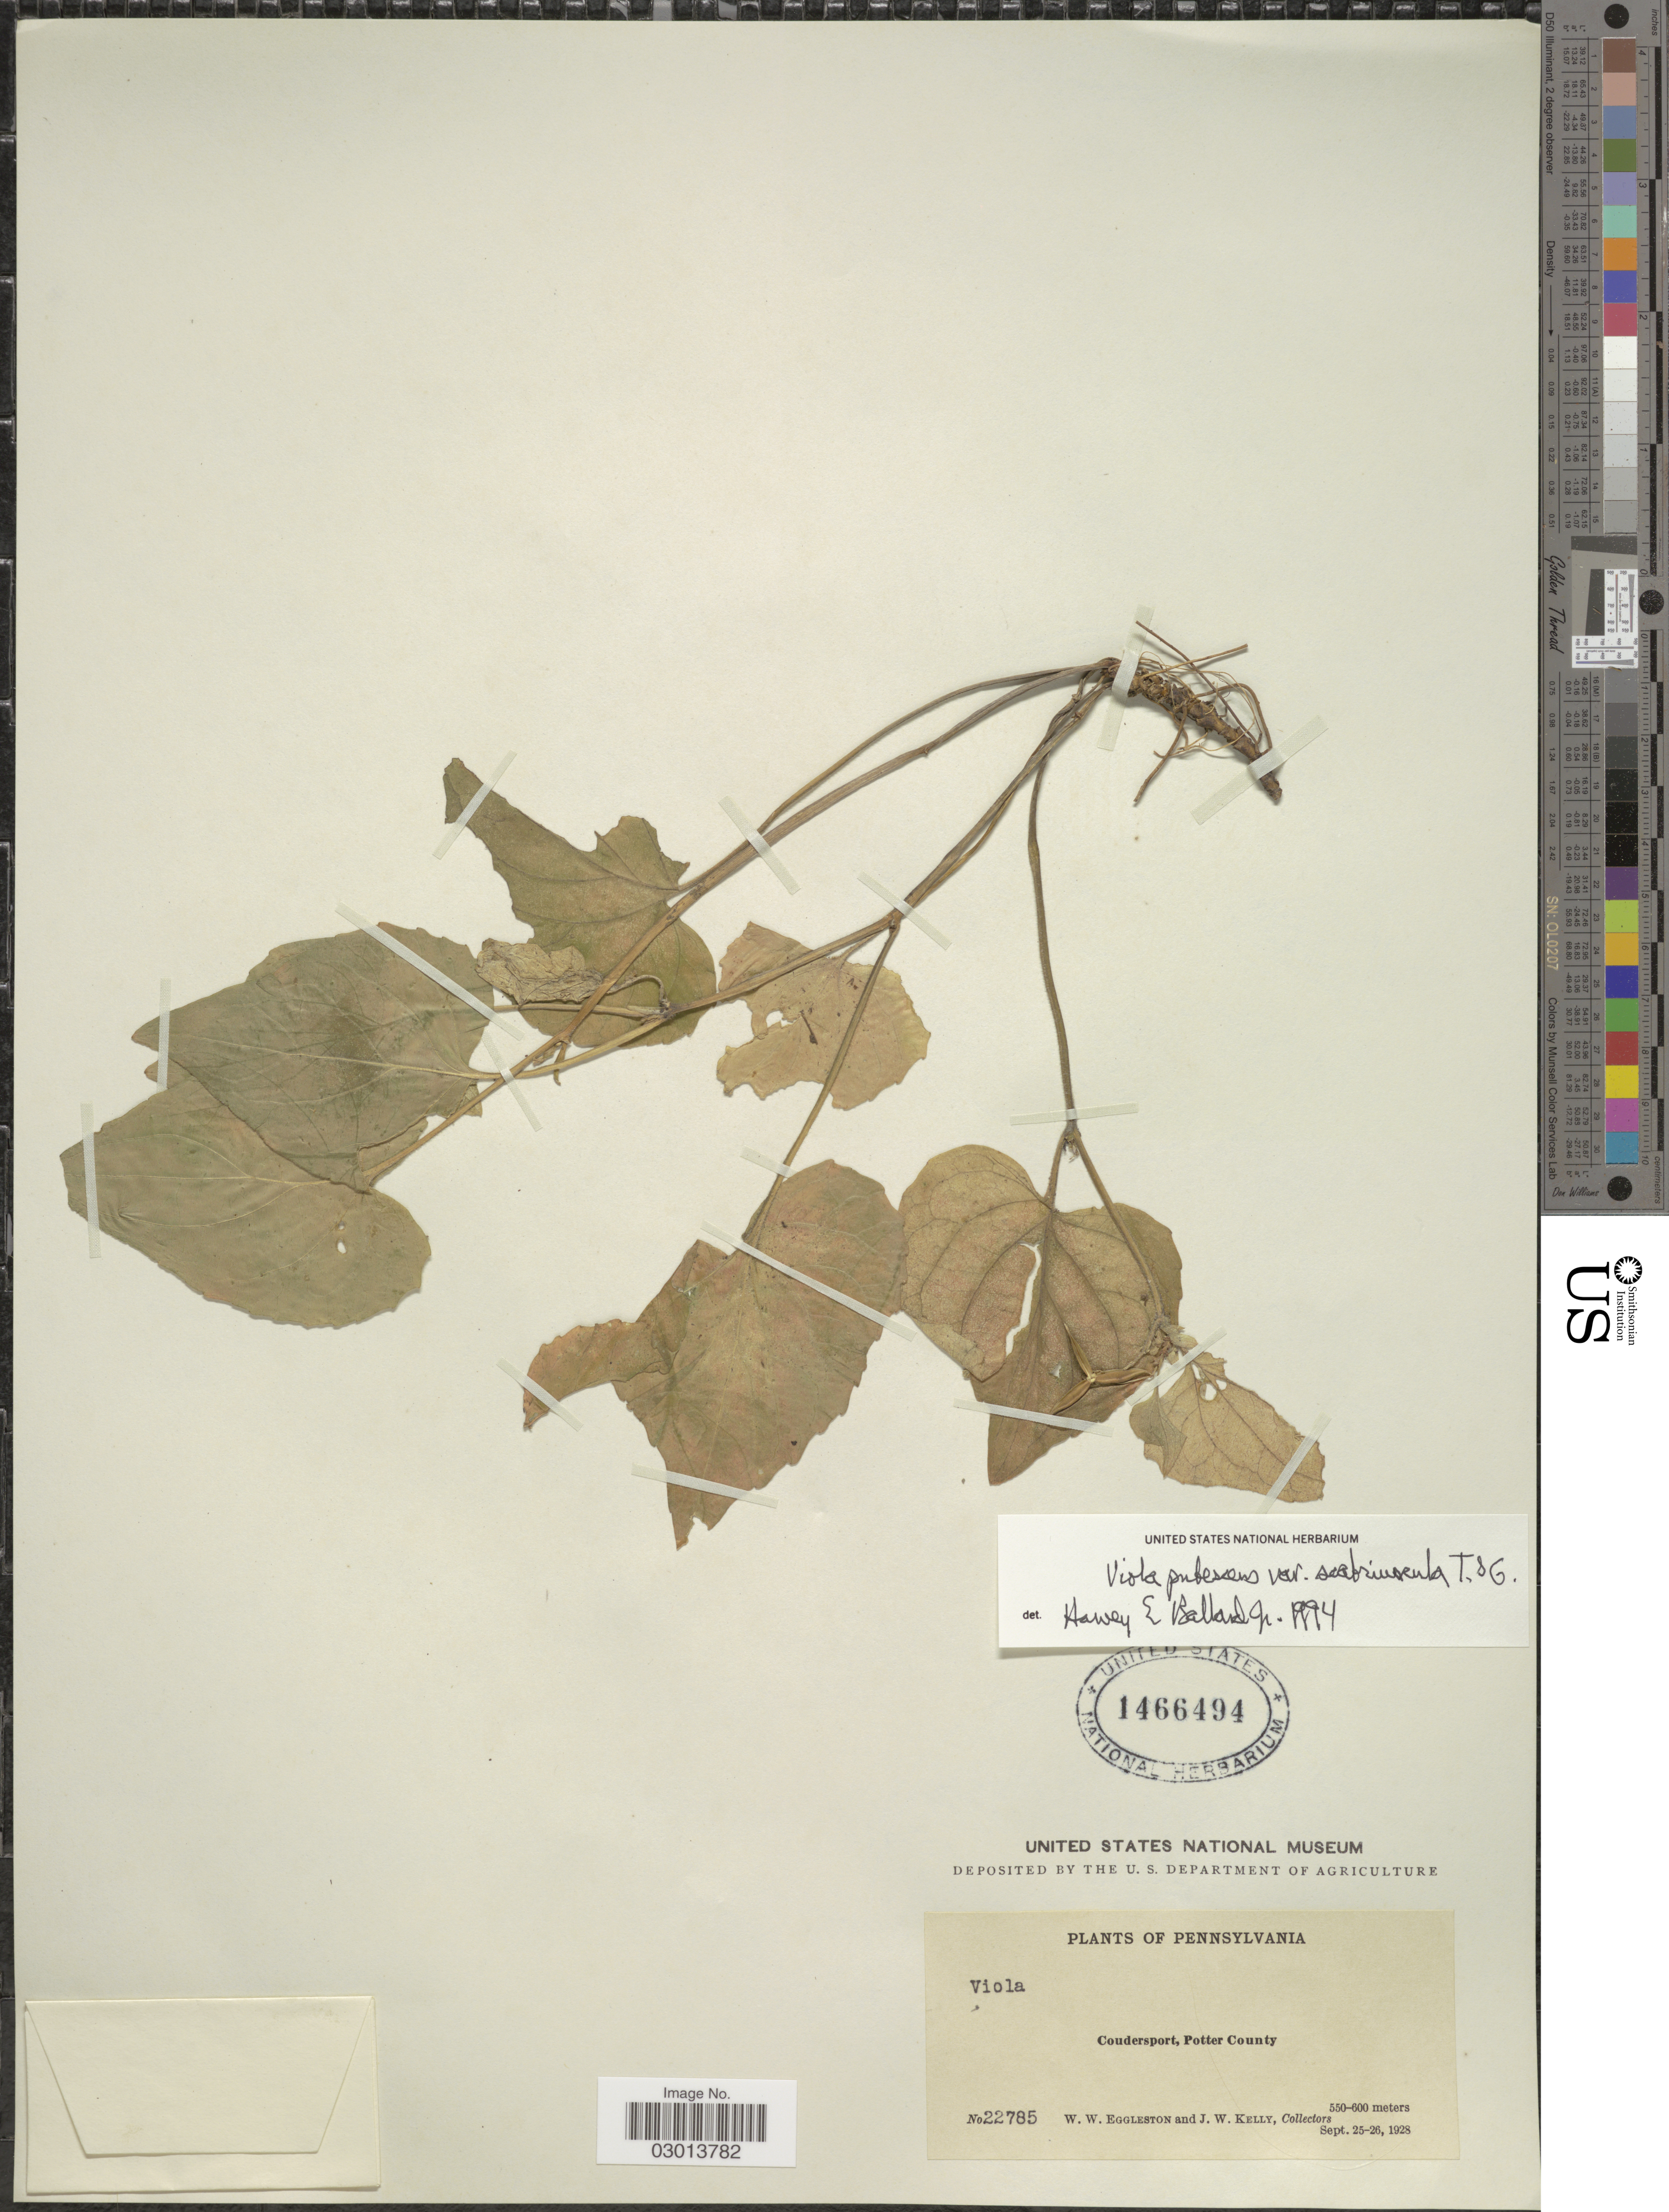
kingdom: Plantae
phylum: Tracheophyta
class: Magnoliopsida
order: Malpighiales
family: Violaceae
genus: Viola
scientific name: Viola pubescens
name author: Aiton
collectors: W. W. Eggleston & J. Kelly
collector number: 22785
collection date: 1928-09-25/1928-09-26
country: United States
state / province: Pennsylvania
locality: Coudersport, Potter County.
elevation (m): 550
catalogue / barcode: US 1466494